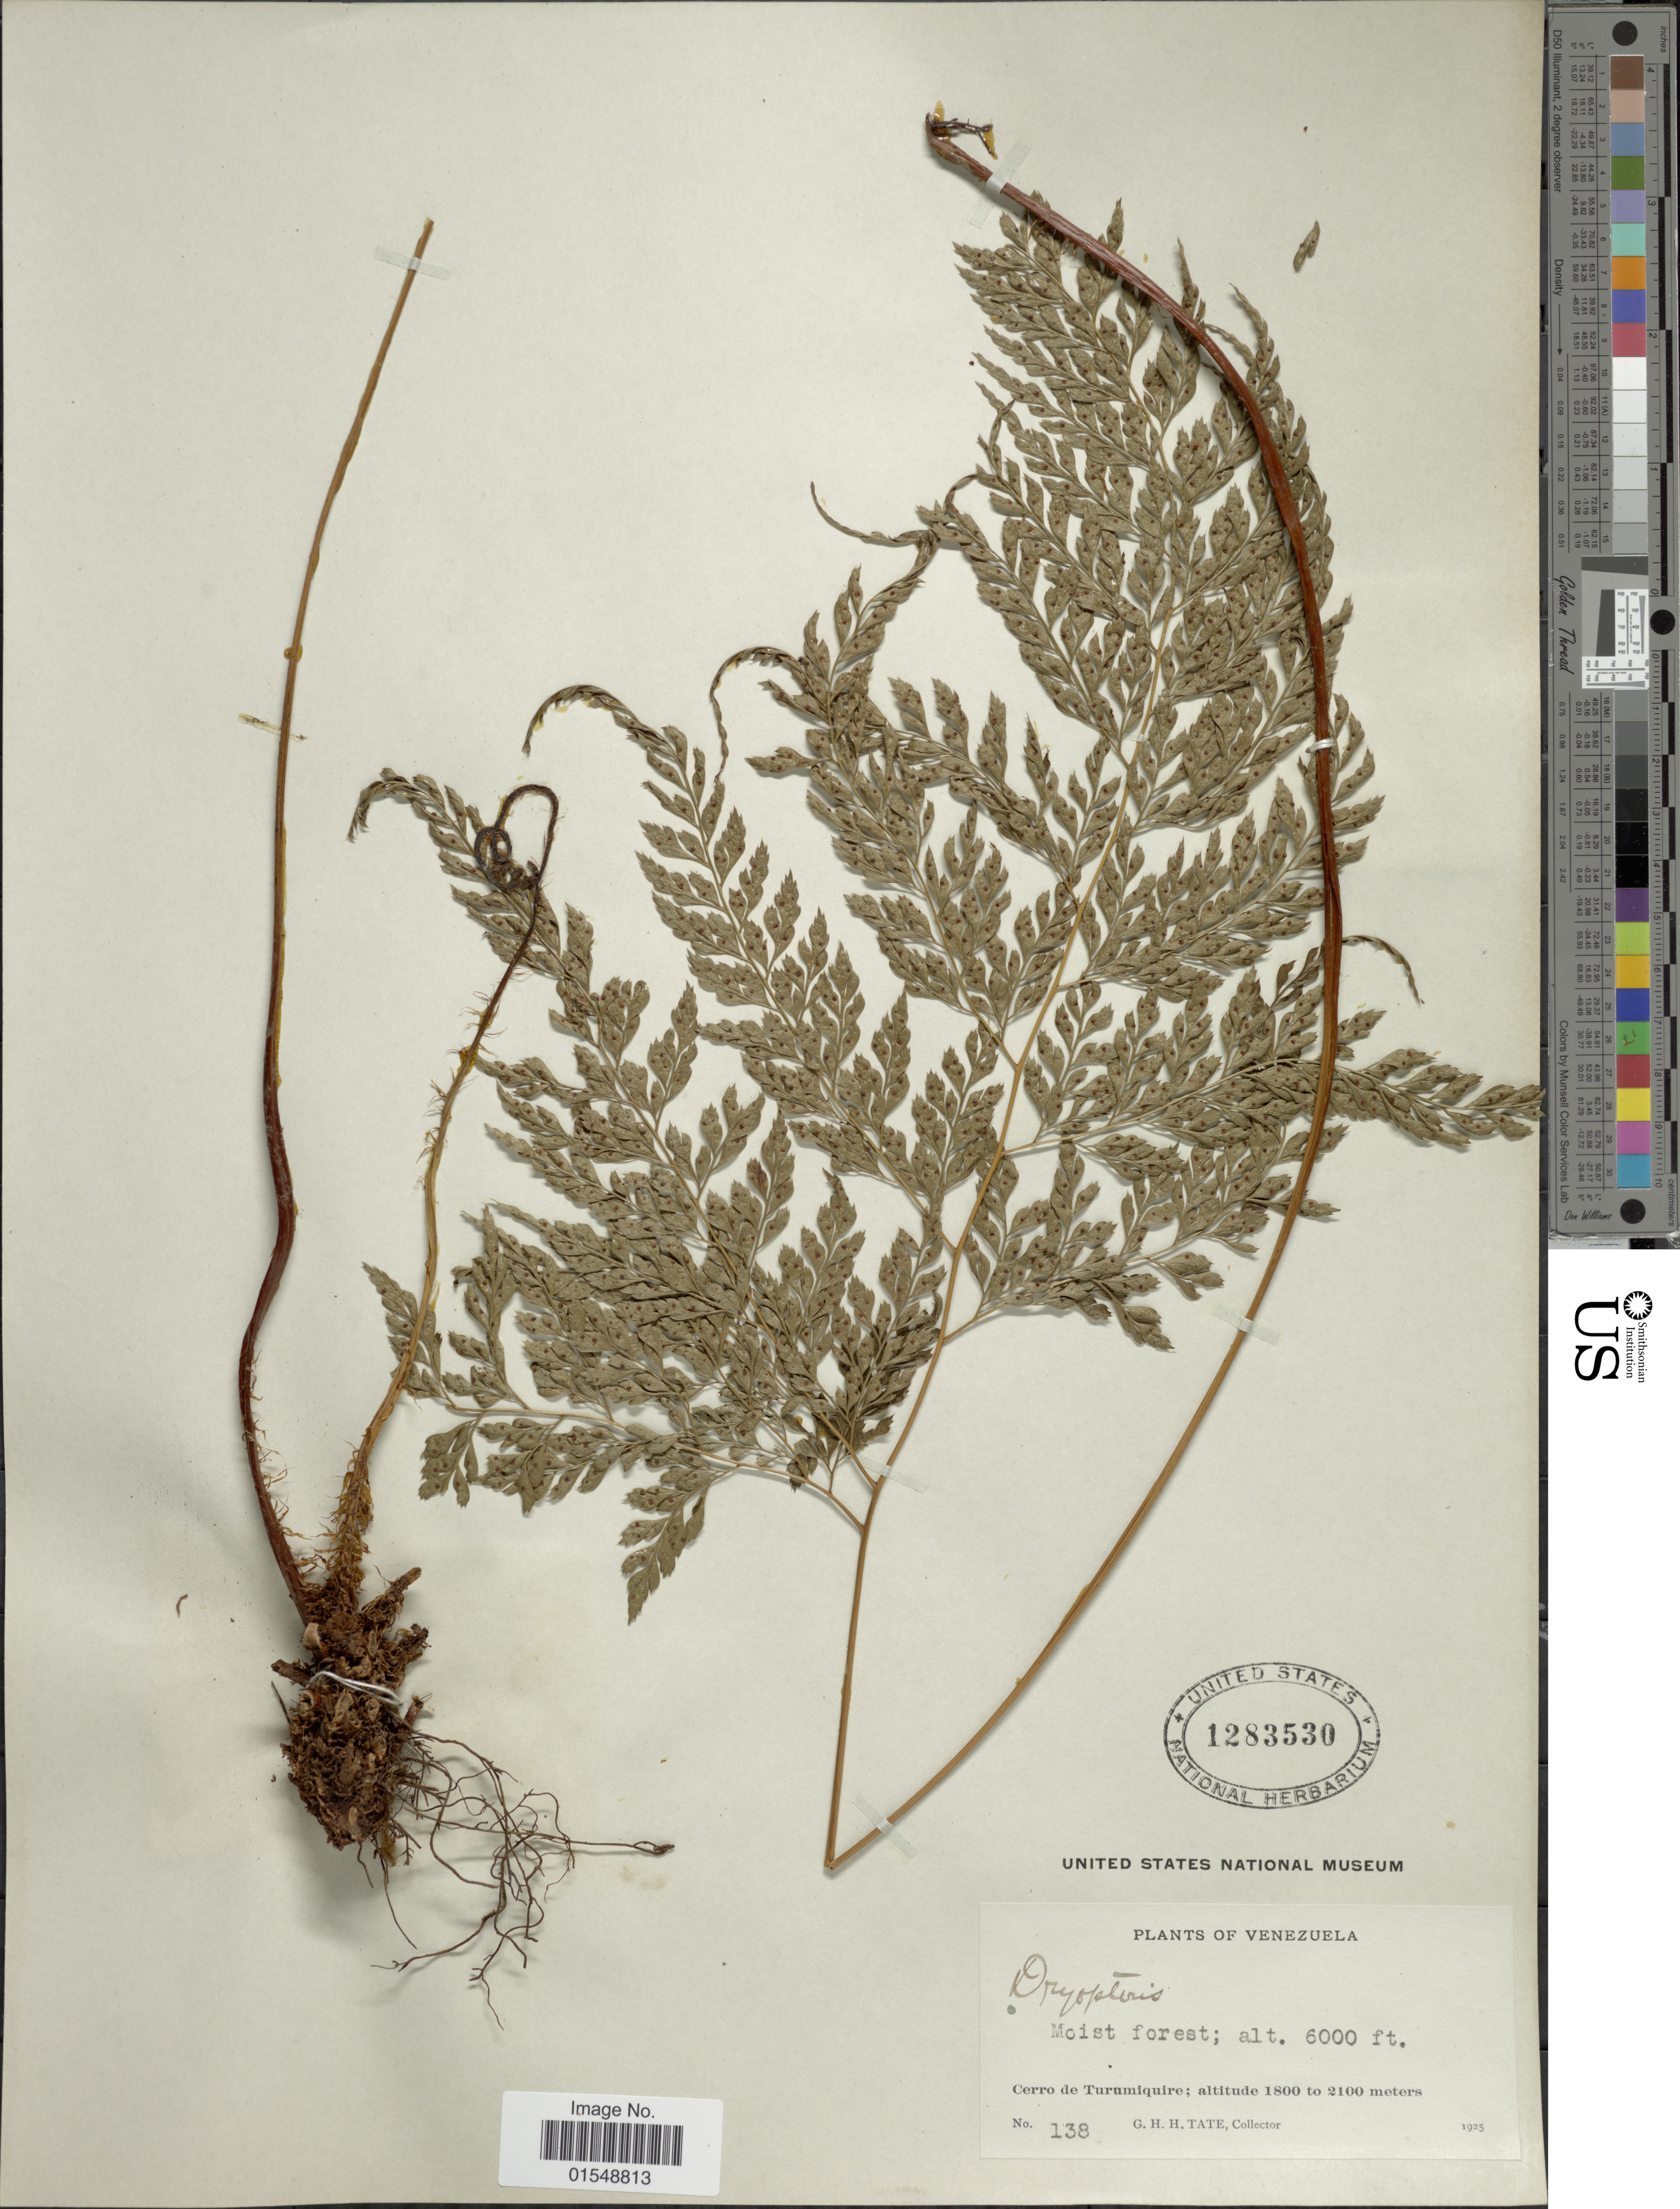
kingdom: Plantae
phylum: Tracheophyta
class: Polypodiopsida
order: Polypodiales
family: Dryopteridaceae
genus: Arachniodes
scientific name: Arachniodes denticulata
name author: (Sw.) Ching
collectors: G. H. H.Tate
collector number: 138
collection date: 1925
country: Venezuela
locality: Cerro de Turumiquire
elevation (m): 1829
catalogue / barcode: US 1283530